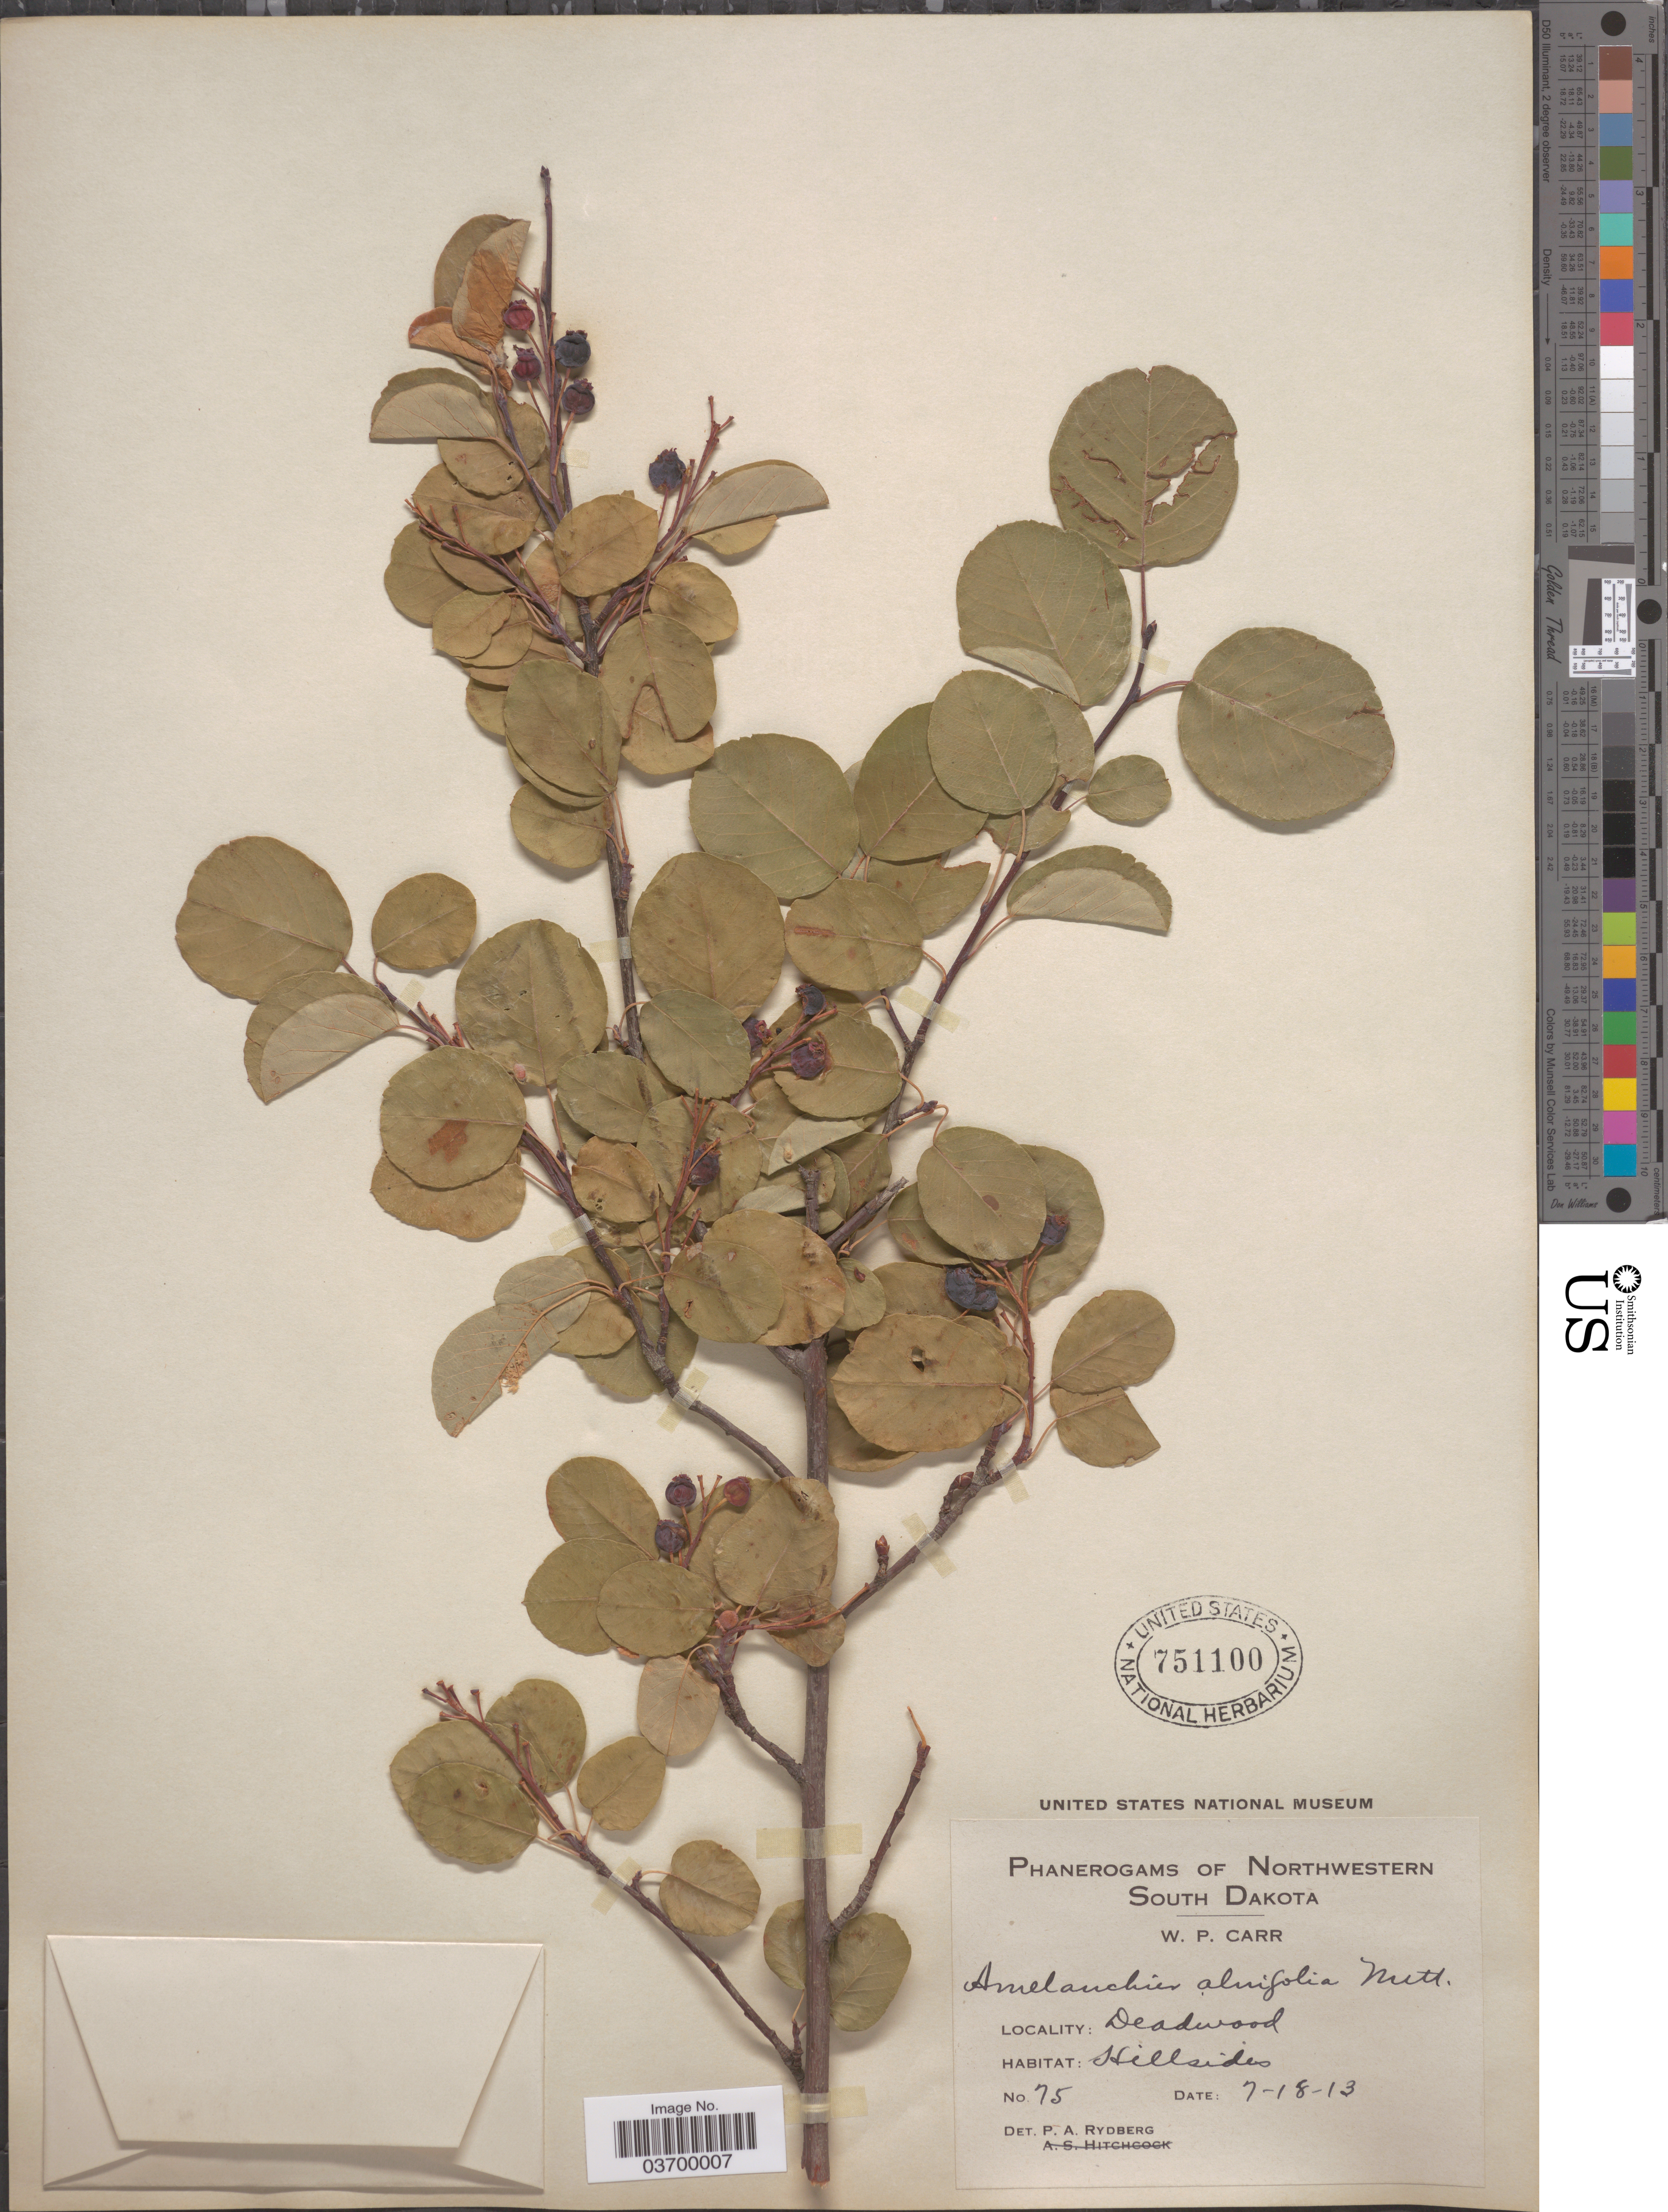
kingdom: Plantae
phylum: Tracheophyta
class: Magnoliopsida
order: Rosales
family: Rosaceae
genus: Amelanchier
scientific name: Amelanchier alnifolia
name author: (Nutt.) Nutt. ex M. Roem.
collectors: W. Carr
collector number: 75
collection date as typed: Transcribed d/m/y: 18/7/13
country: United States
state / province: South Dakota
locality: Northwestern South Dakota. Deadwood. Hillsides.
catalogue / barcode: US 751100